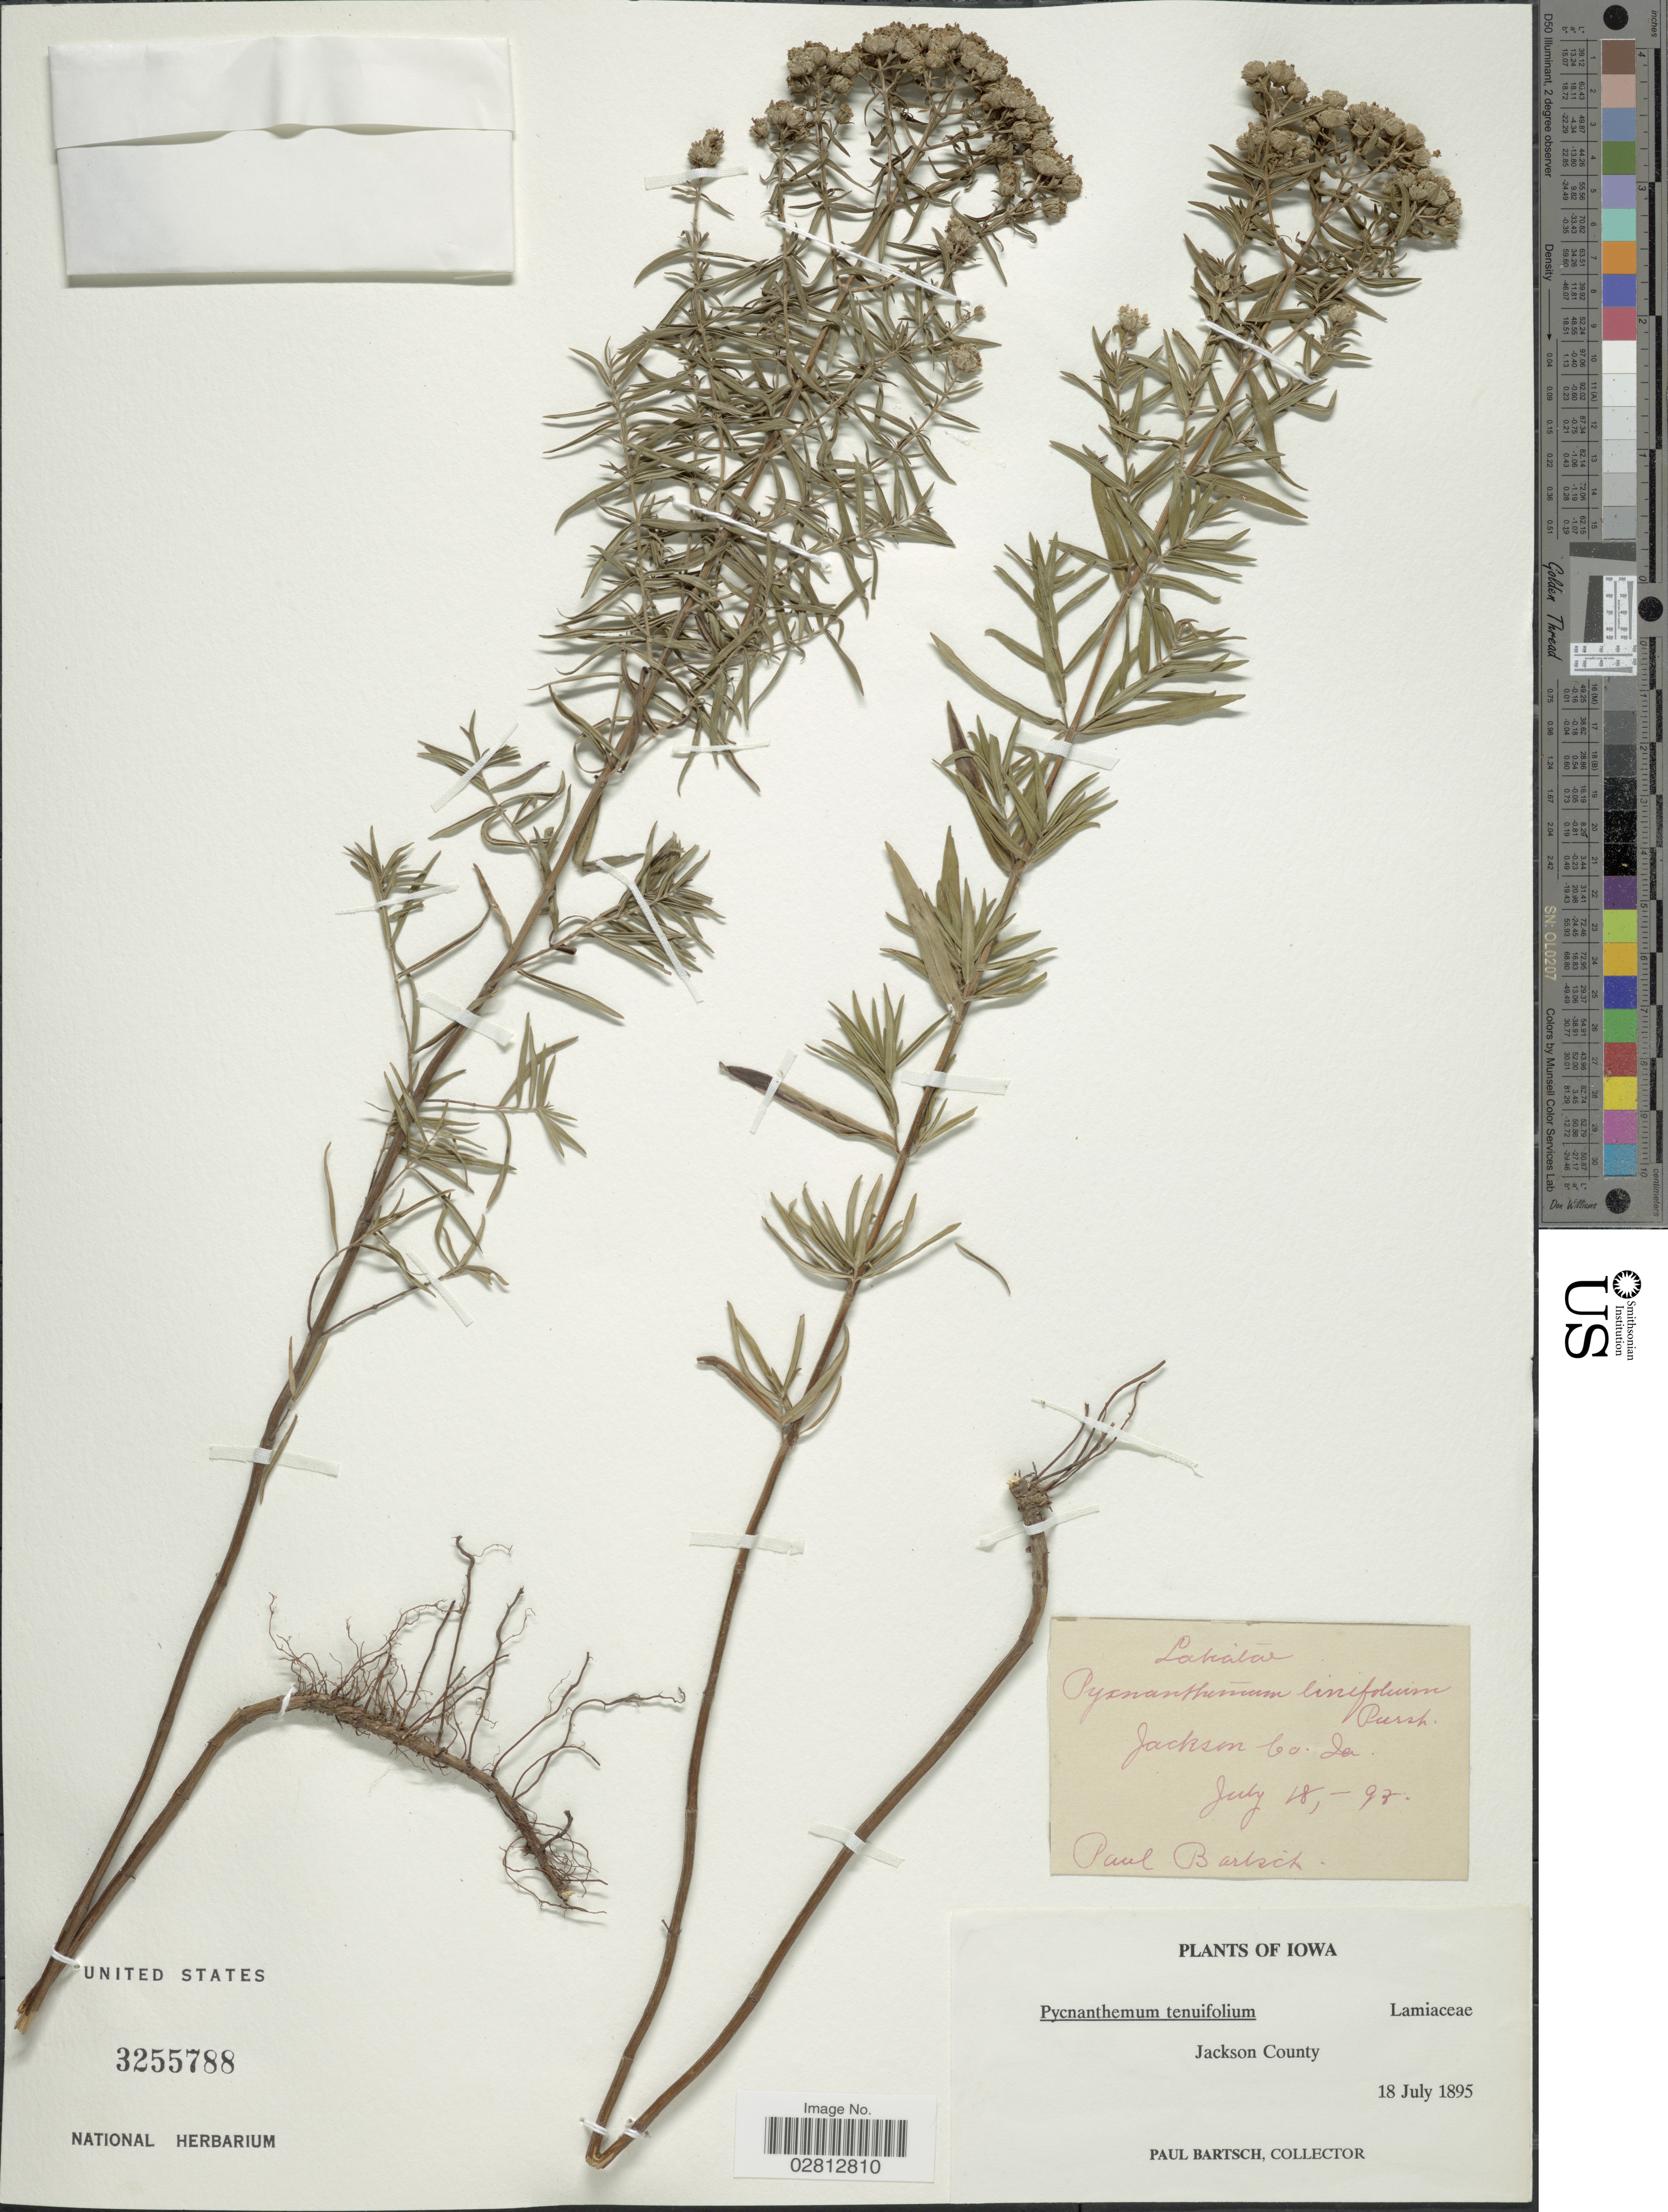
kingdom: Plantae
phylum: Tracheophyta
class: Magnoliopsida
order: Lamiales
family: Lamiaceae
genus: Pycnanthemum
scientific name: Pycnanthemum tenuifolium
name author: Schrad.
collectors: P. Bartsch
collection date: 1895-07-18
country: United States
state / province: Iowa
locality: Jackson County.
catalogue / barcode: US 3255788